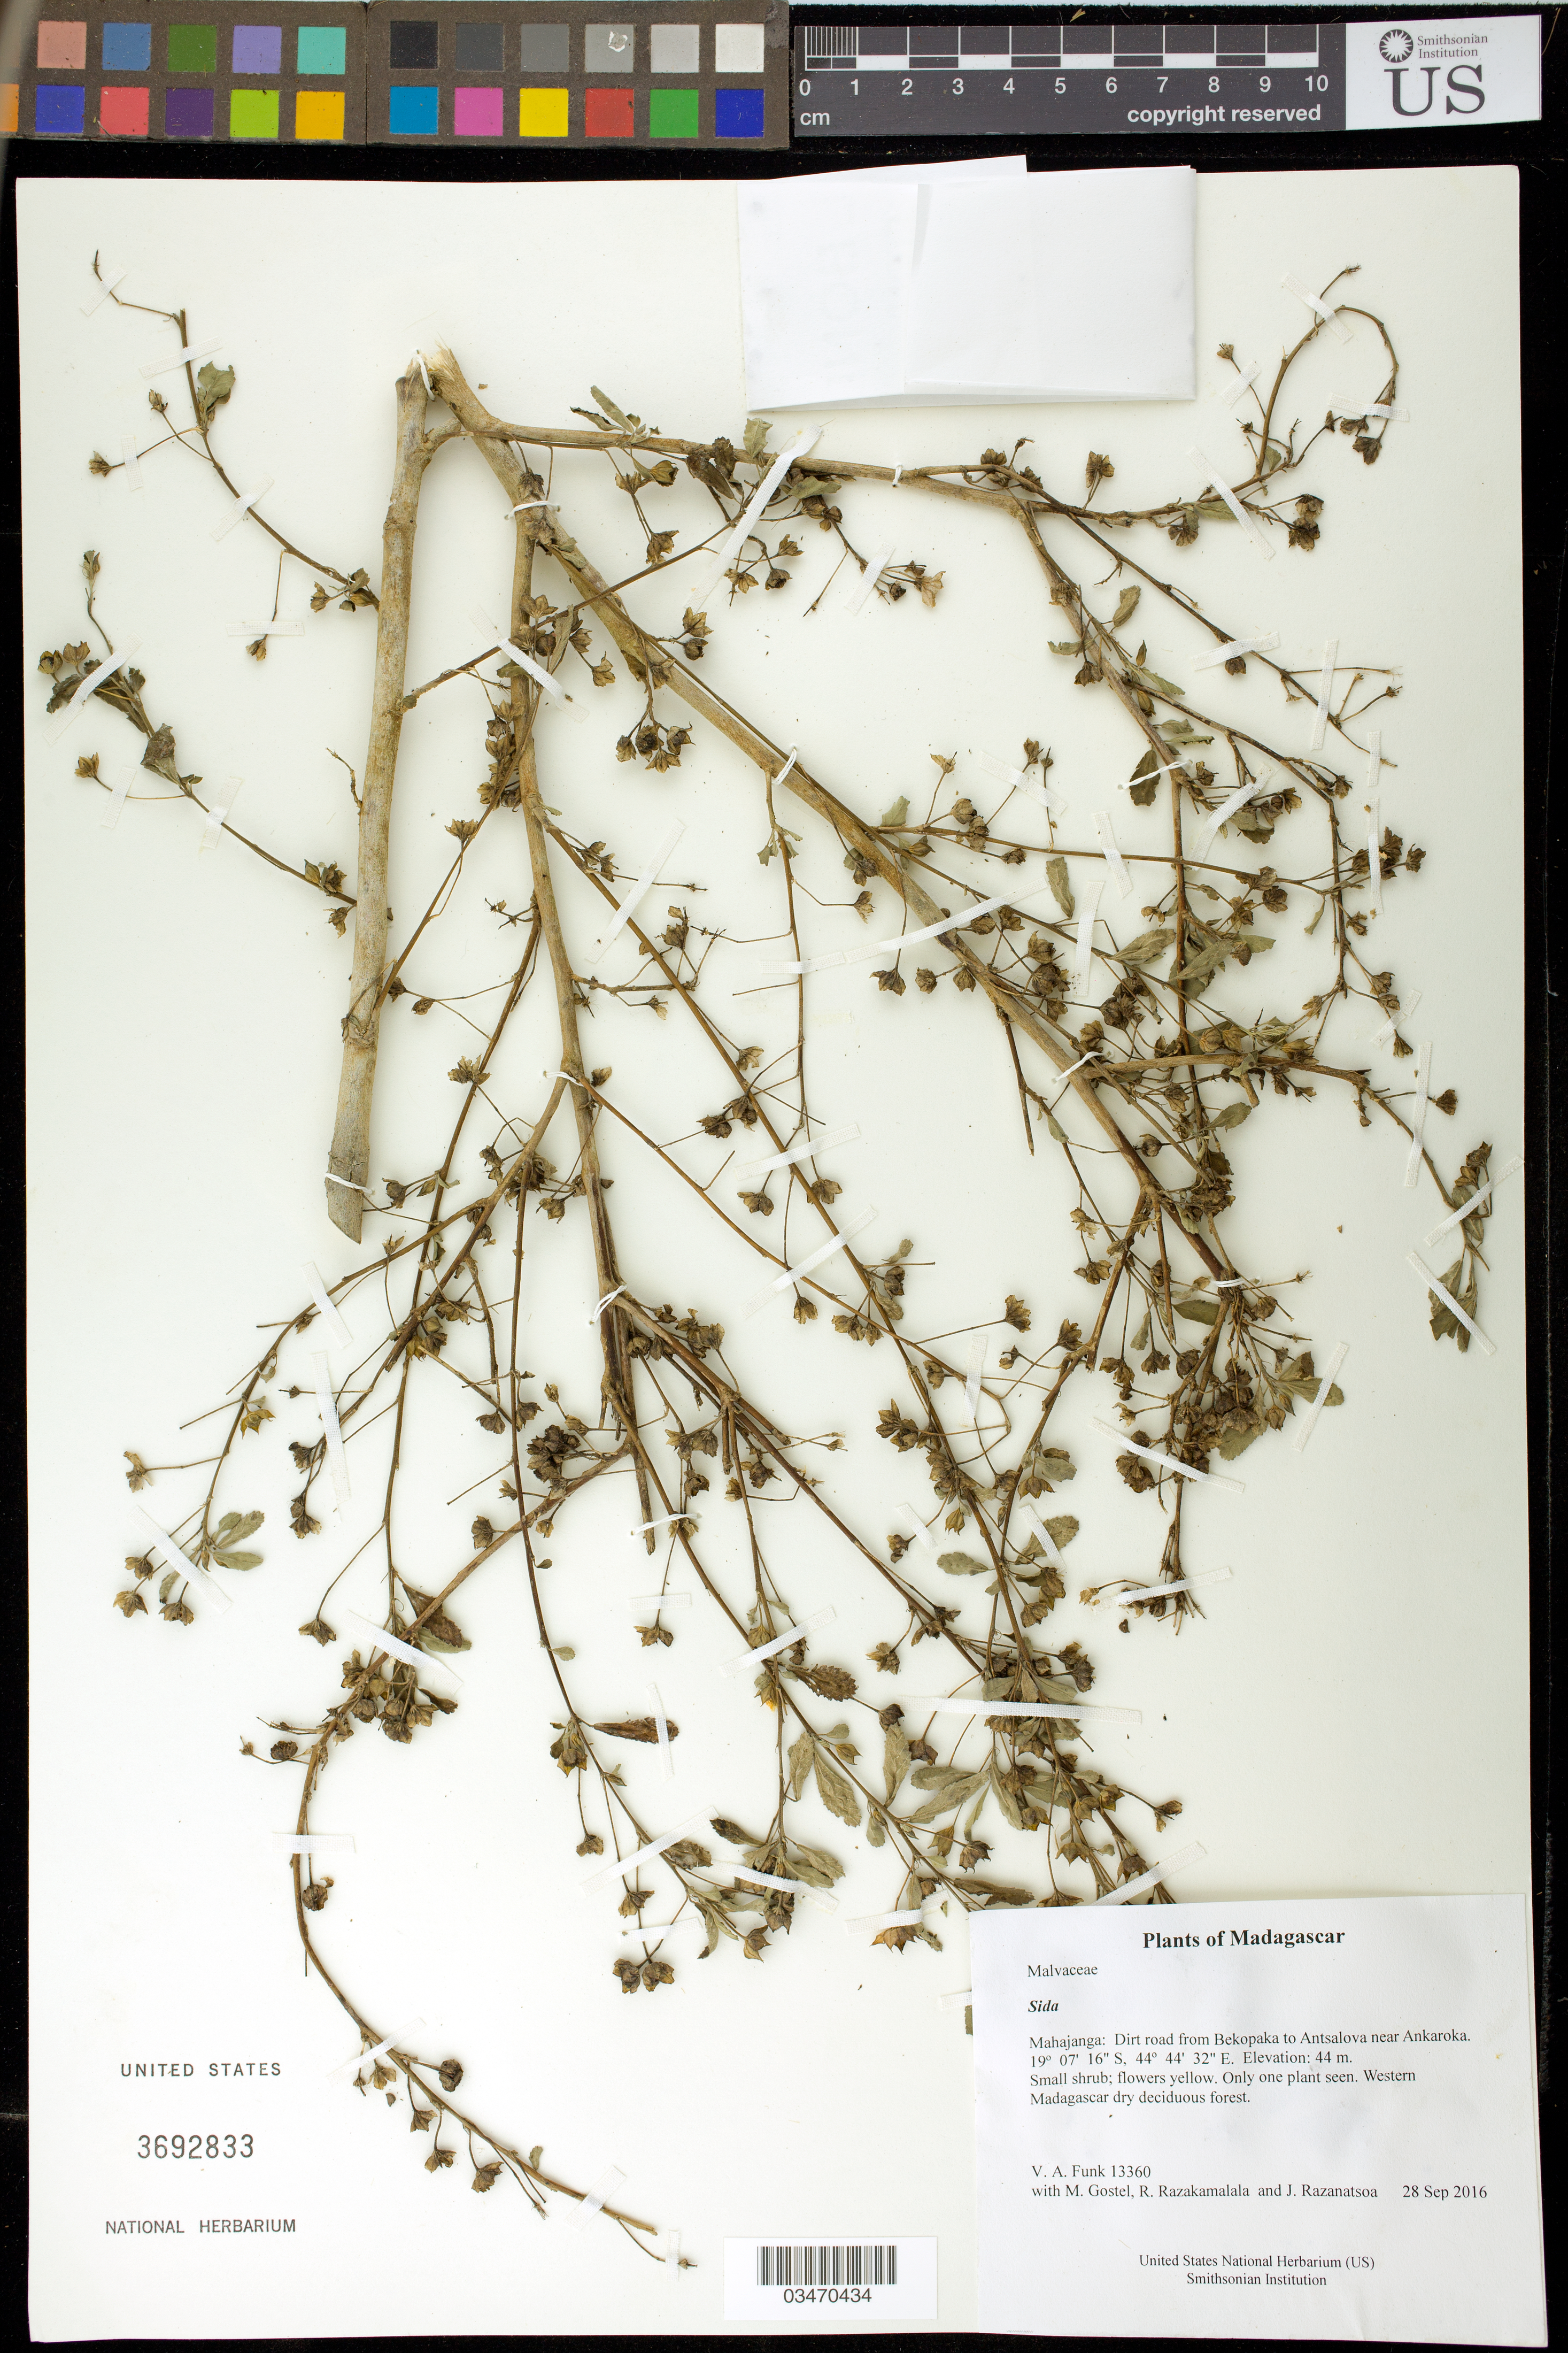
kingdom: Plantae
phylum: Tracheophyta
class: Magnoliopsida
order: Malvales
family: Malvaceae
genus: Sida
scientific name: Sida sp.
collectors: M. R. Gostel, R. Razakamalala & J. Razanatsoa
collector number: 13360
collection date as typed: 28 Sep 2016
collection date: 2016-09-28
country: Madagascar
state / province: Melaky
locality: Dirt road from Bekopaka to Antsalova near Ankaroka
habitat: Western Madagascar dry deciduous forest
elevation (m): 44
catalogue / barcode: US 3692833